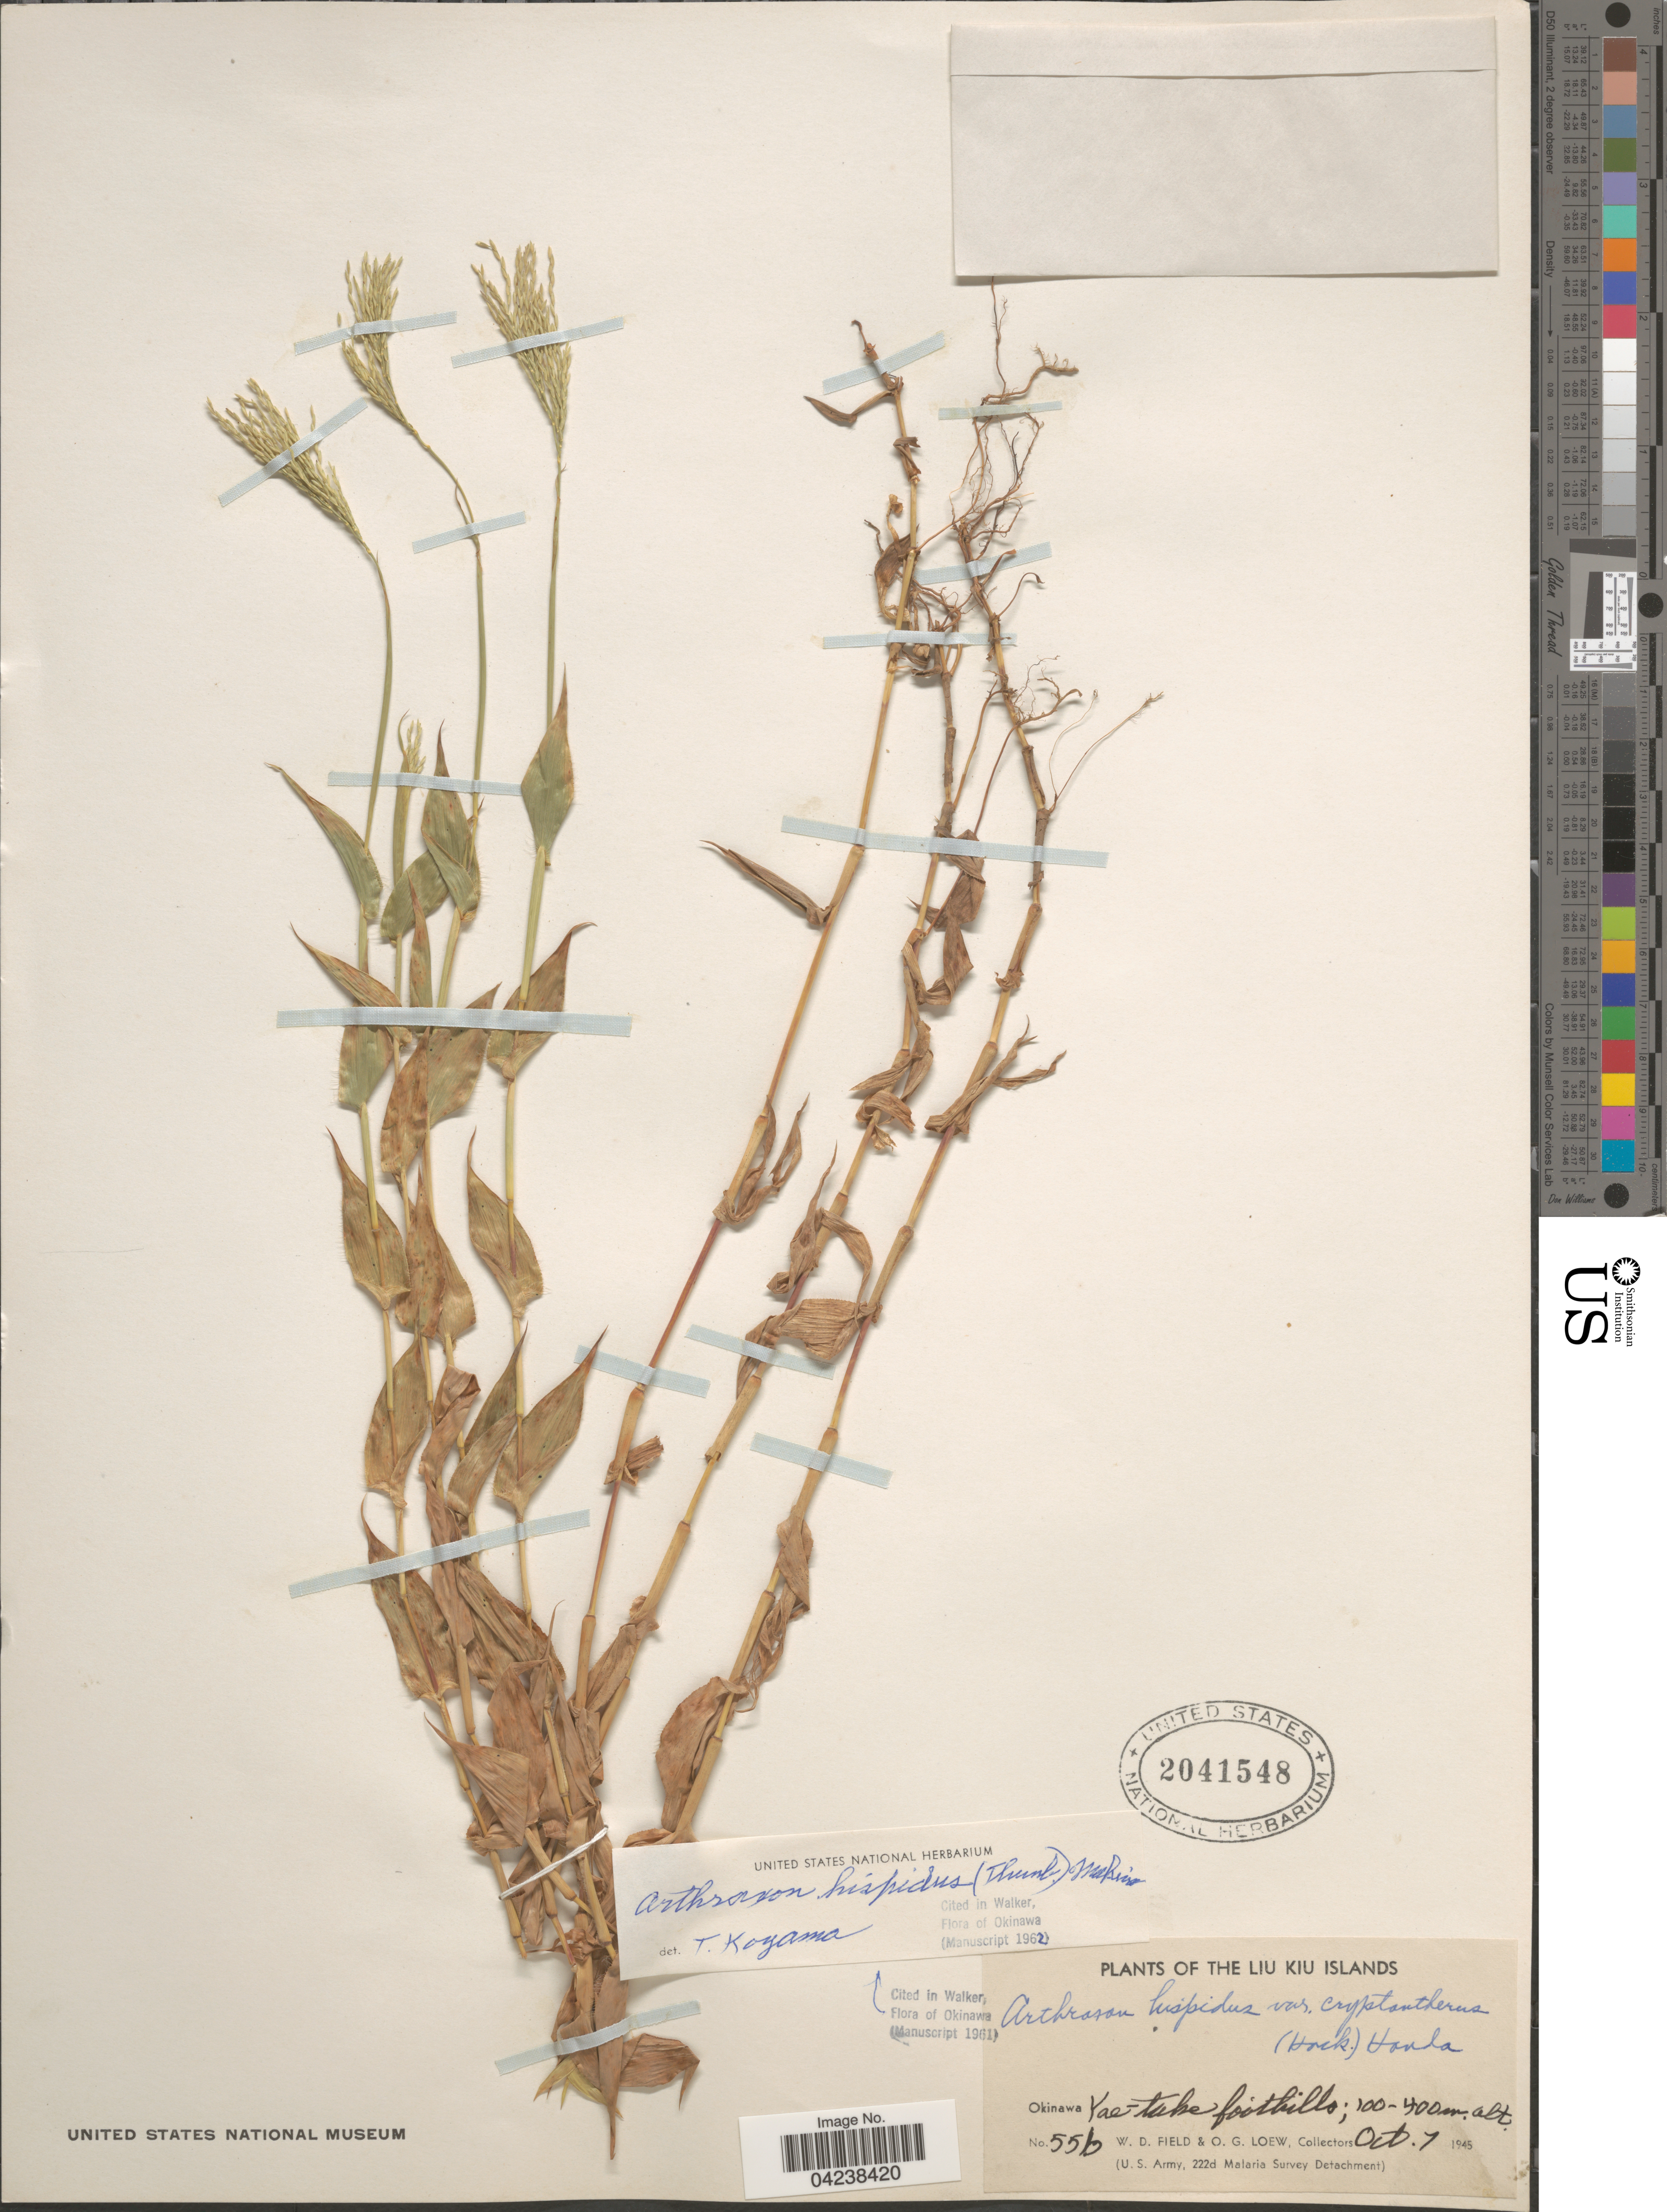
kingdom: Plantae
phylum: Tracheophyta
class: Liliopsida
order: Poales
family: Poaceae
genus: Arthraxon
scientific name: Arthraxon hispidus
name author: (Thunb.) Makino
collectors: W. D. Field & O. G. Loew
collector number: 55b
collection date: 1945-10-07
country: Japan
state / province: Okinawa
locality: The Liu Kiu Islands. Okinawa. Yae-take foothills. (U.S. Army, 222d Malaria Survey Detachment).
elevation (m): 100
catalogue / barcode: US 2041548